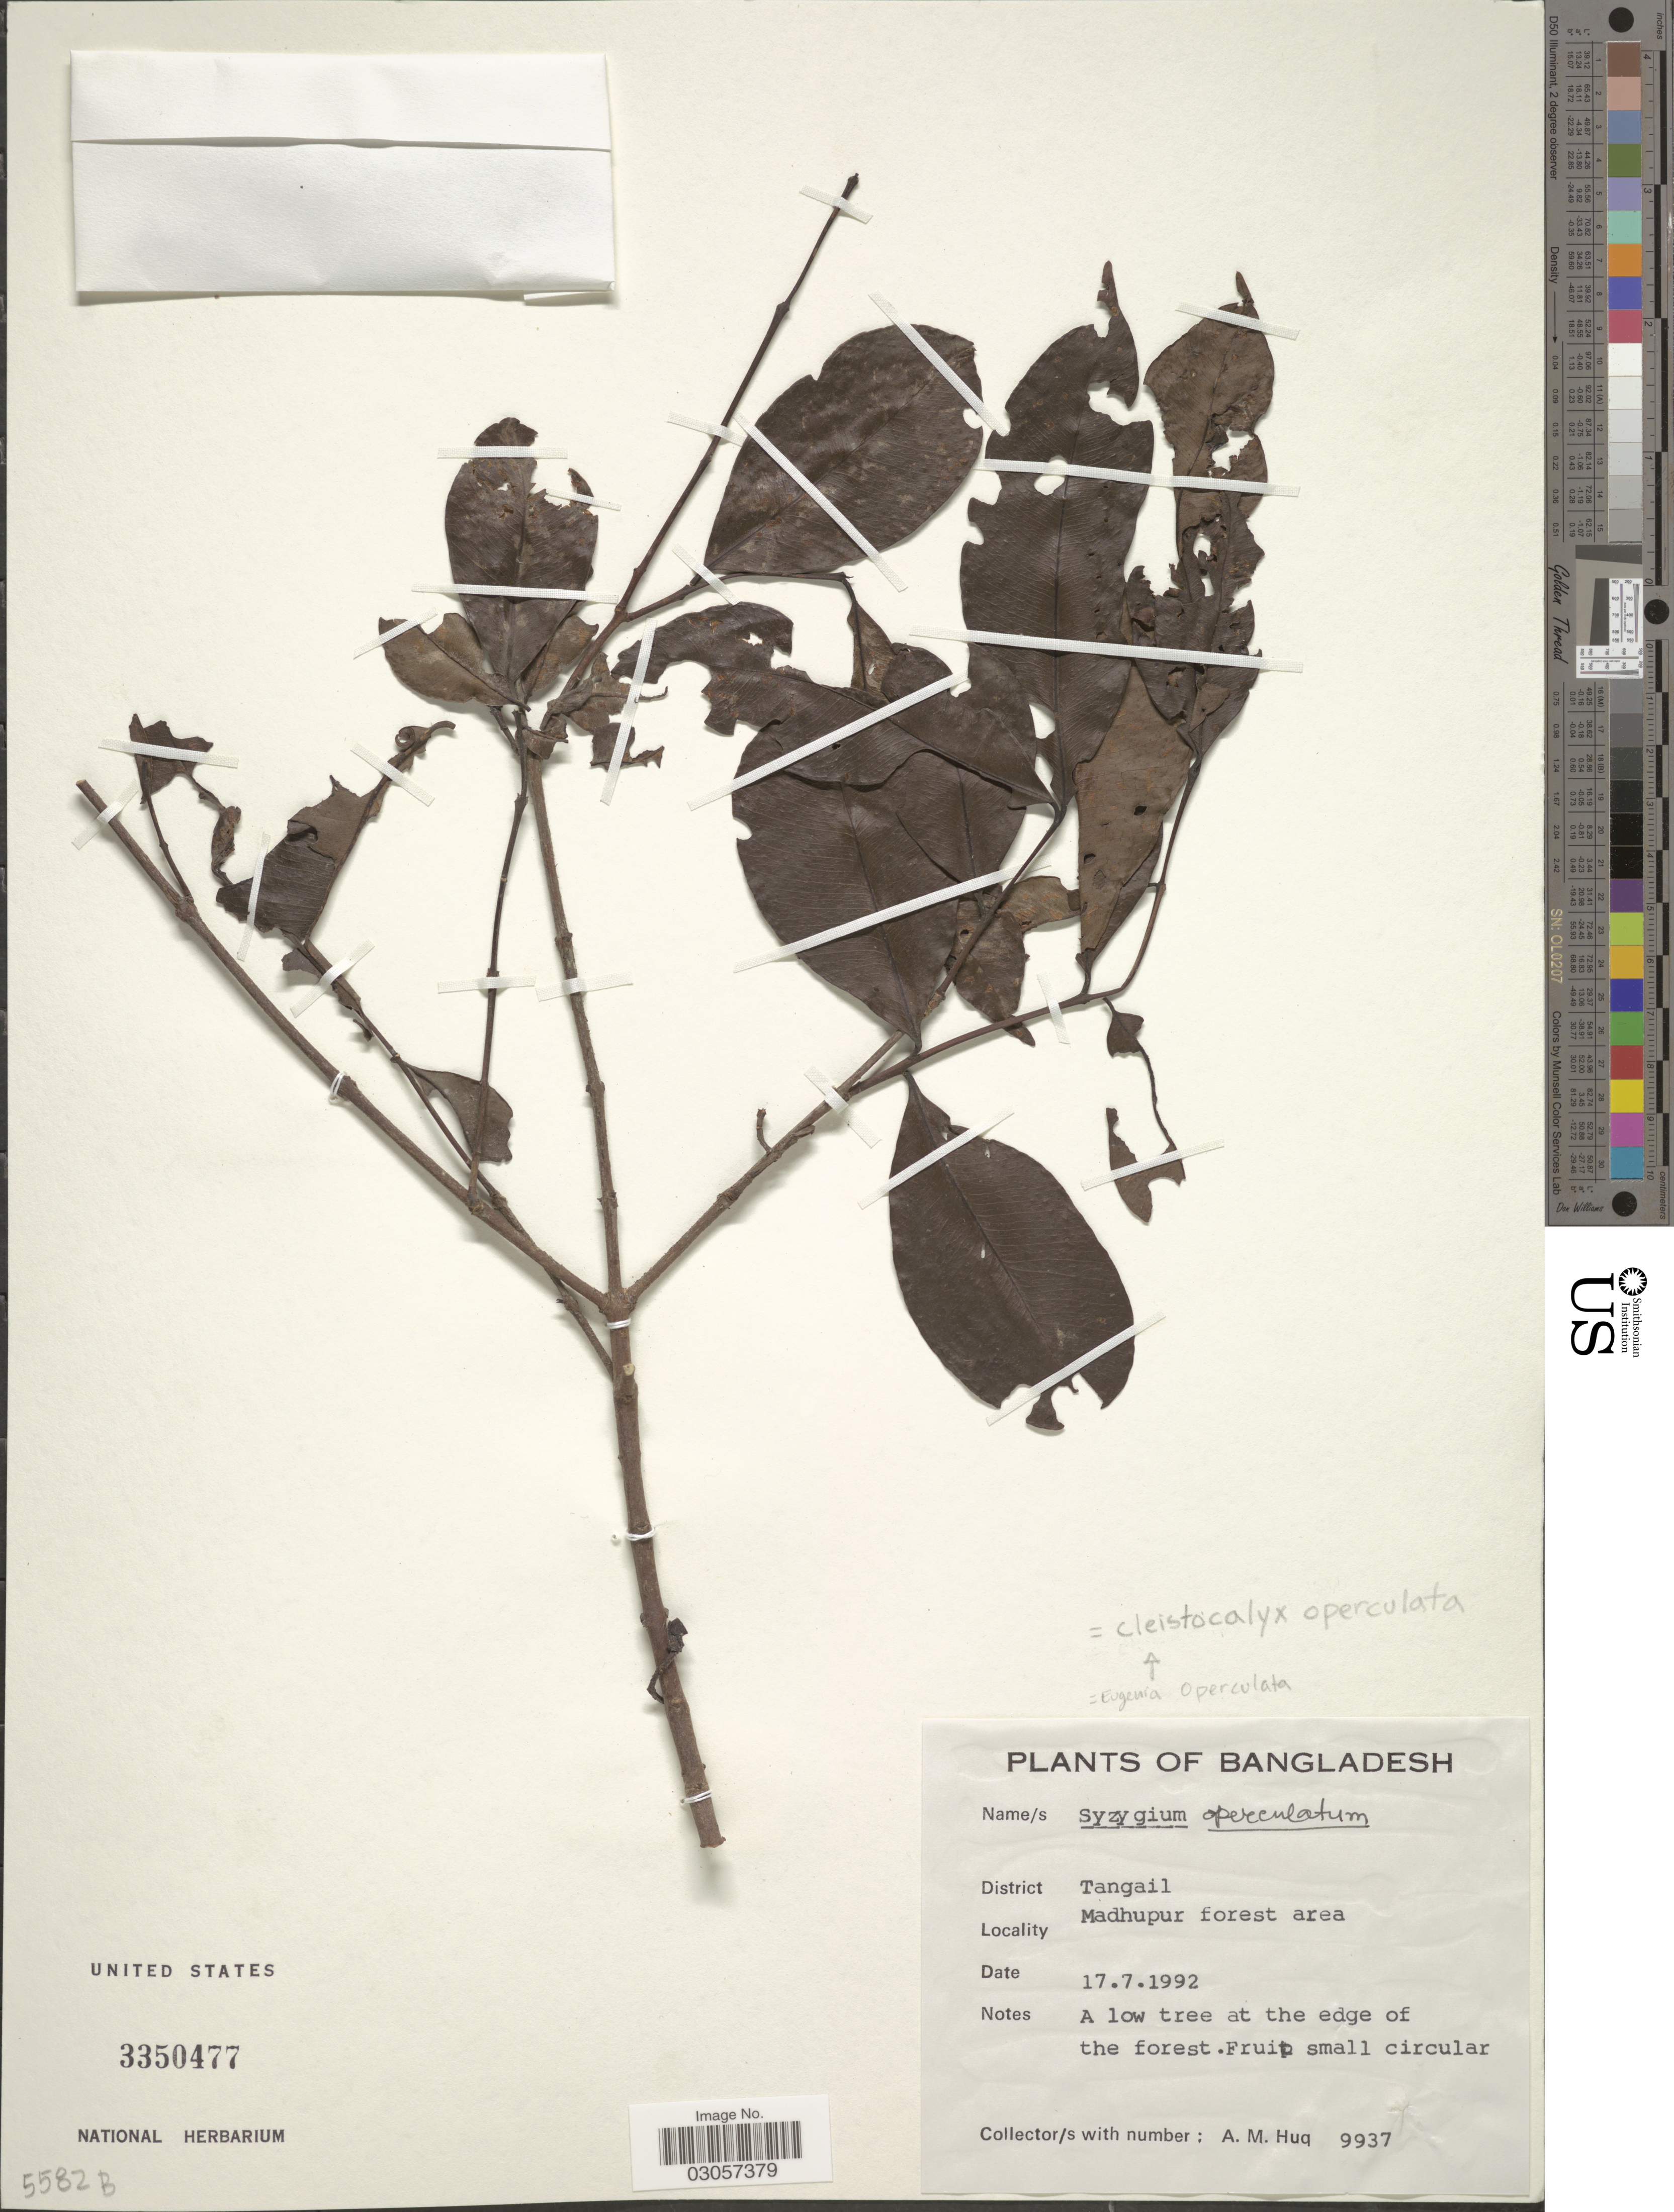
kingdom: Plantae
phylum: Tracheophyta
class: Magnoliopsida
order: Myrtales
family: Myrtaceae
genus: Syzygium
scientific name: Syzygium nervosum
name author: DC.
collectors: A. M. Huq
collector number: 9937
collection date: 1992-07-17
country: Bangladesh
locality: District Tangail, Madhupur forest area.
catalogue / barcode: US 3350477